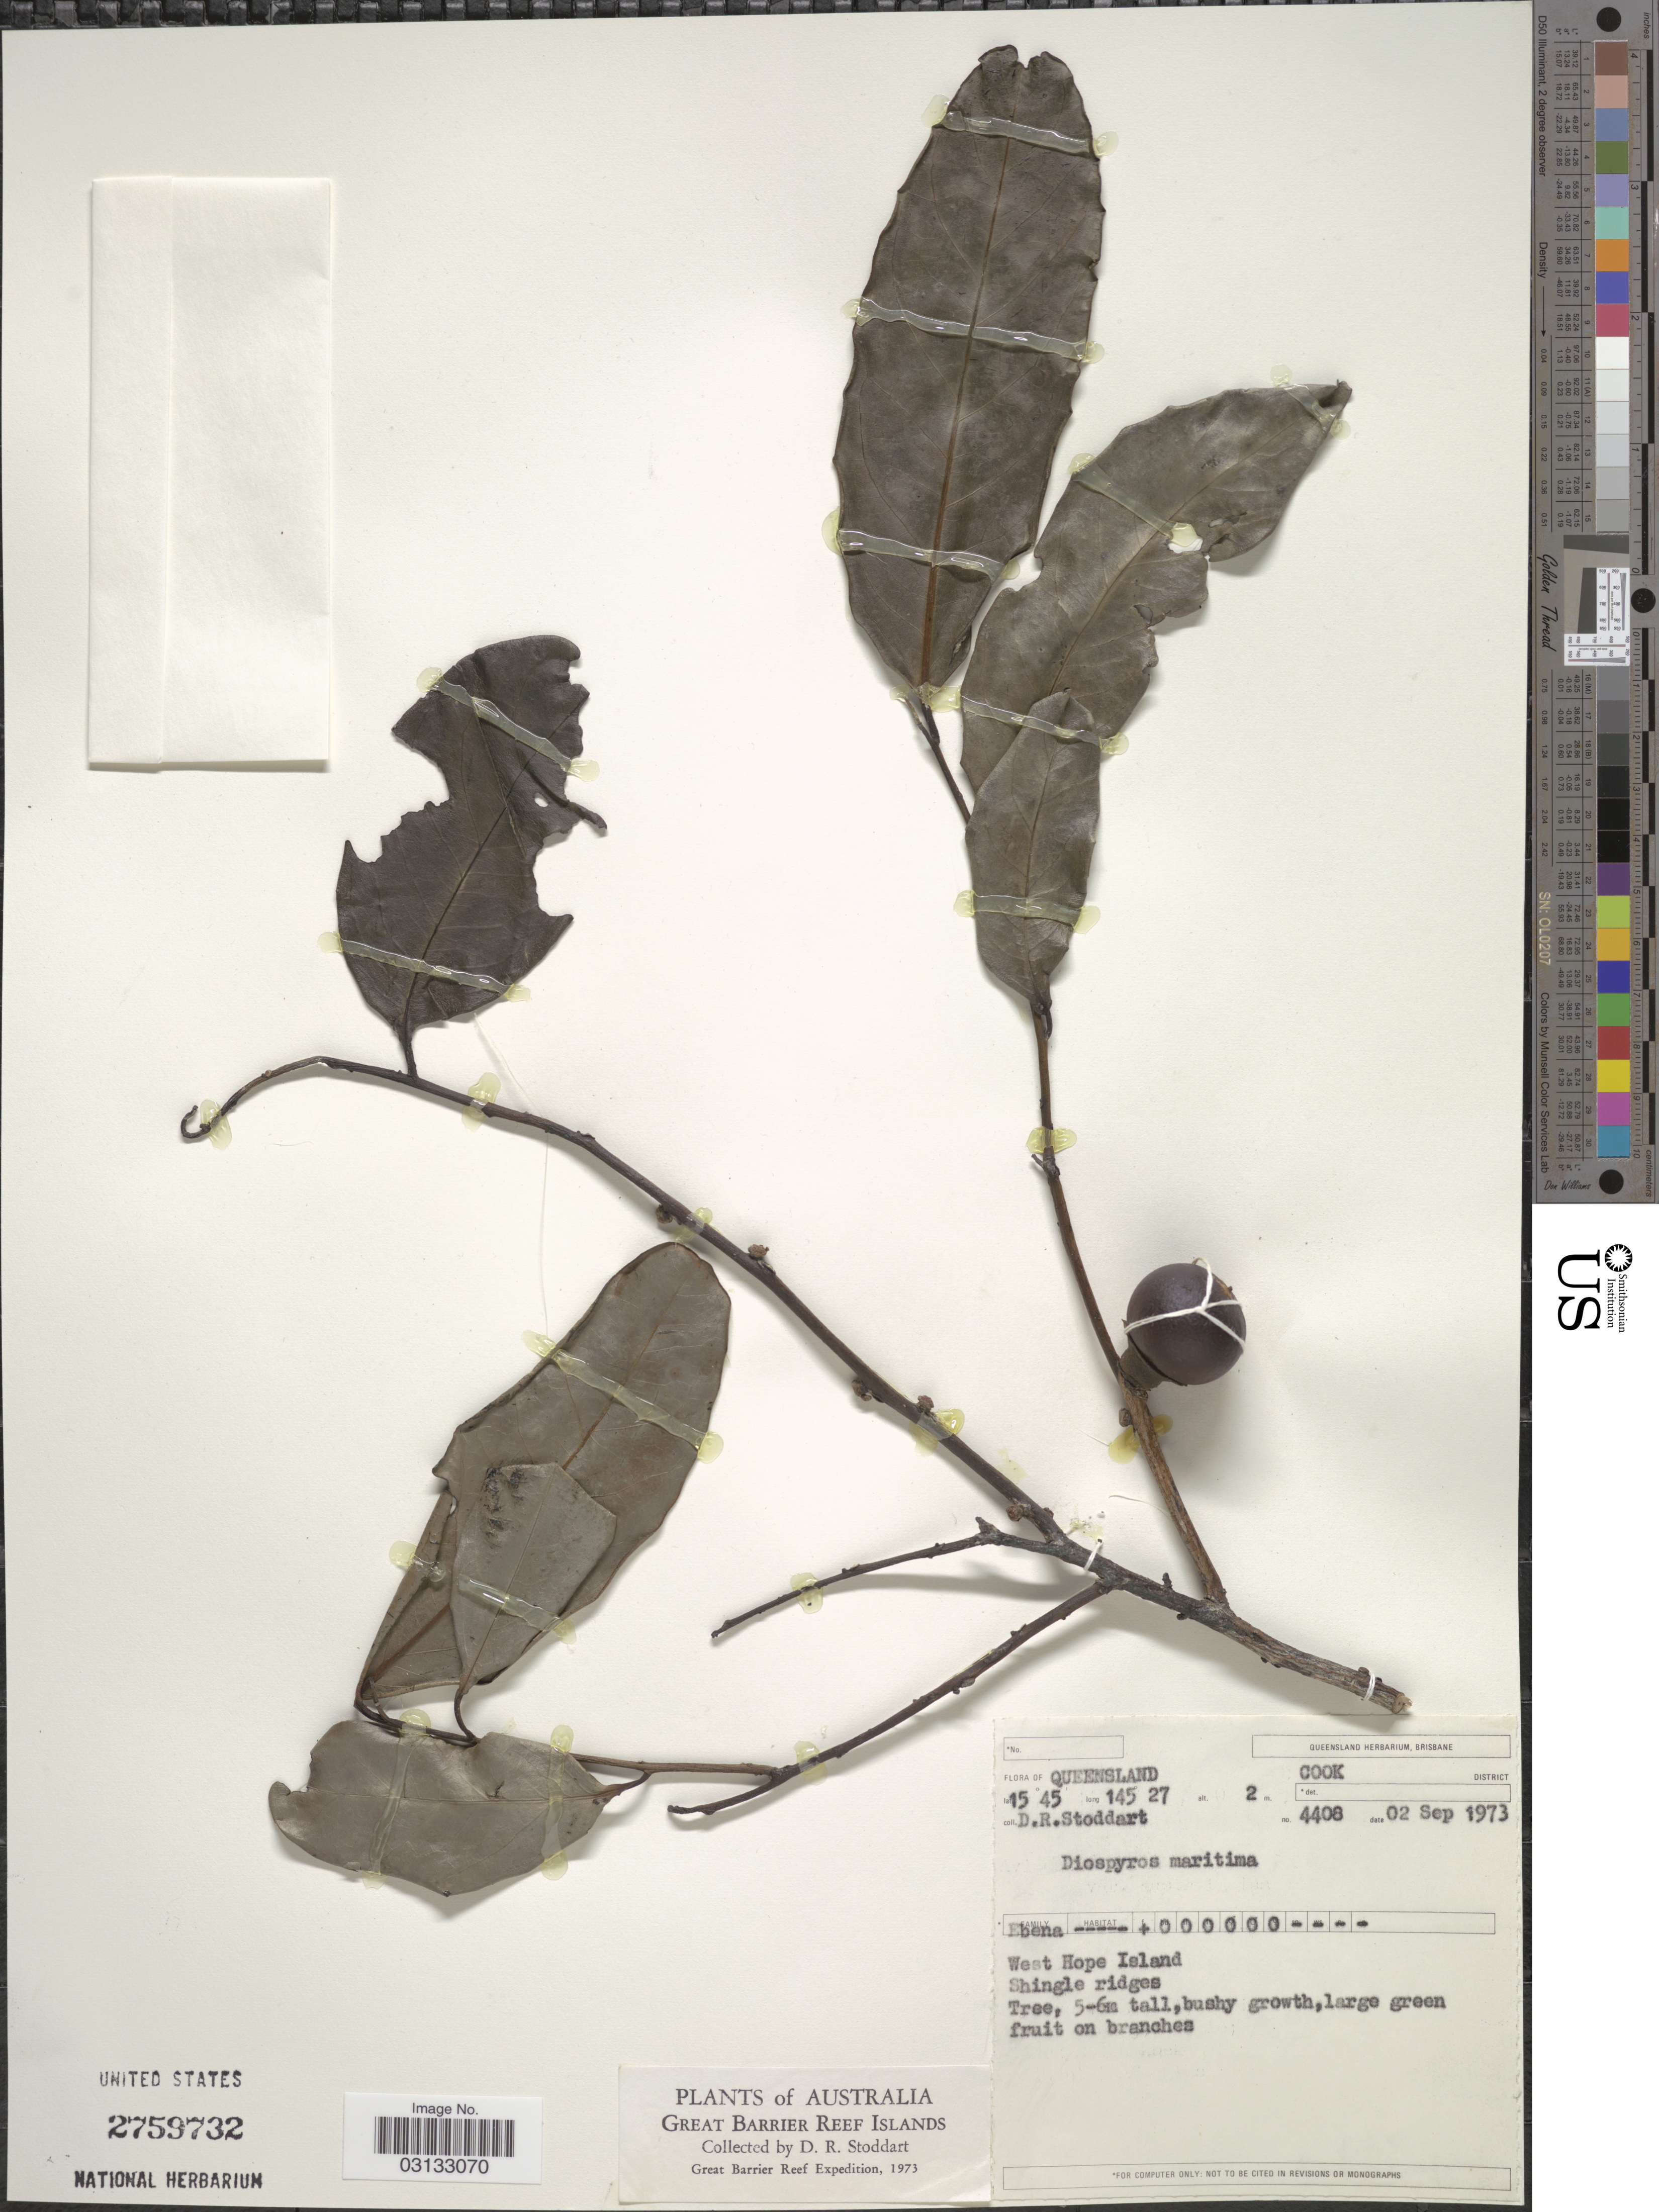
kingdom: Plantae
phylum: Tracheophyta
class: Magnoliopsida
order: Ericales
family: Ebenaceae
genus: Diospyros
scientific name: Diospyros maritima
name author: Blume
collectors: D. R. Stoddart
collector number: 4408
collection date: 1973-09-02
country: Australia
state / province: Queensland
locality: Cook District, West Hope Island, Shingle ridges, Great Barrier Reef Islands.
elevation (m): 2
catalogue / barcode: US 2759732